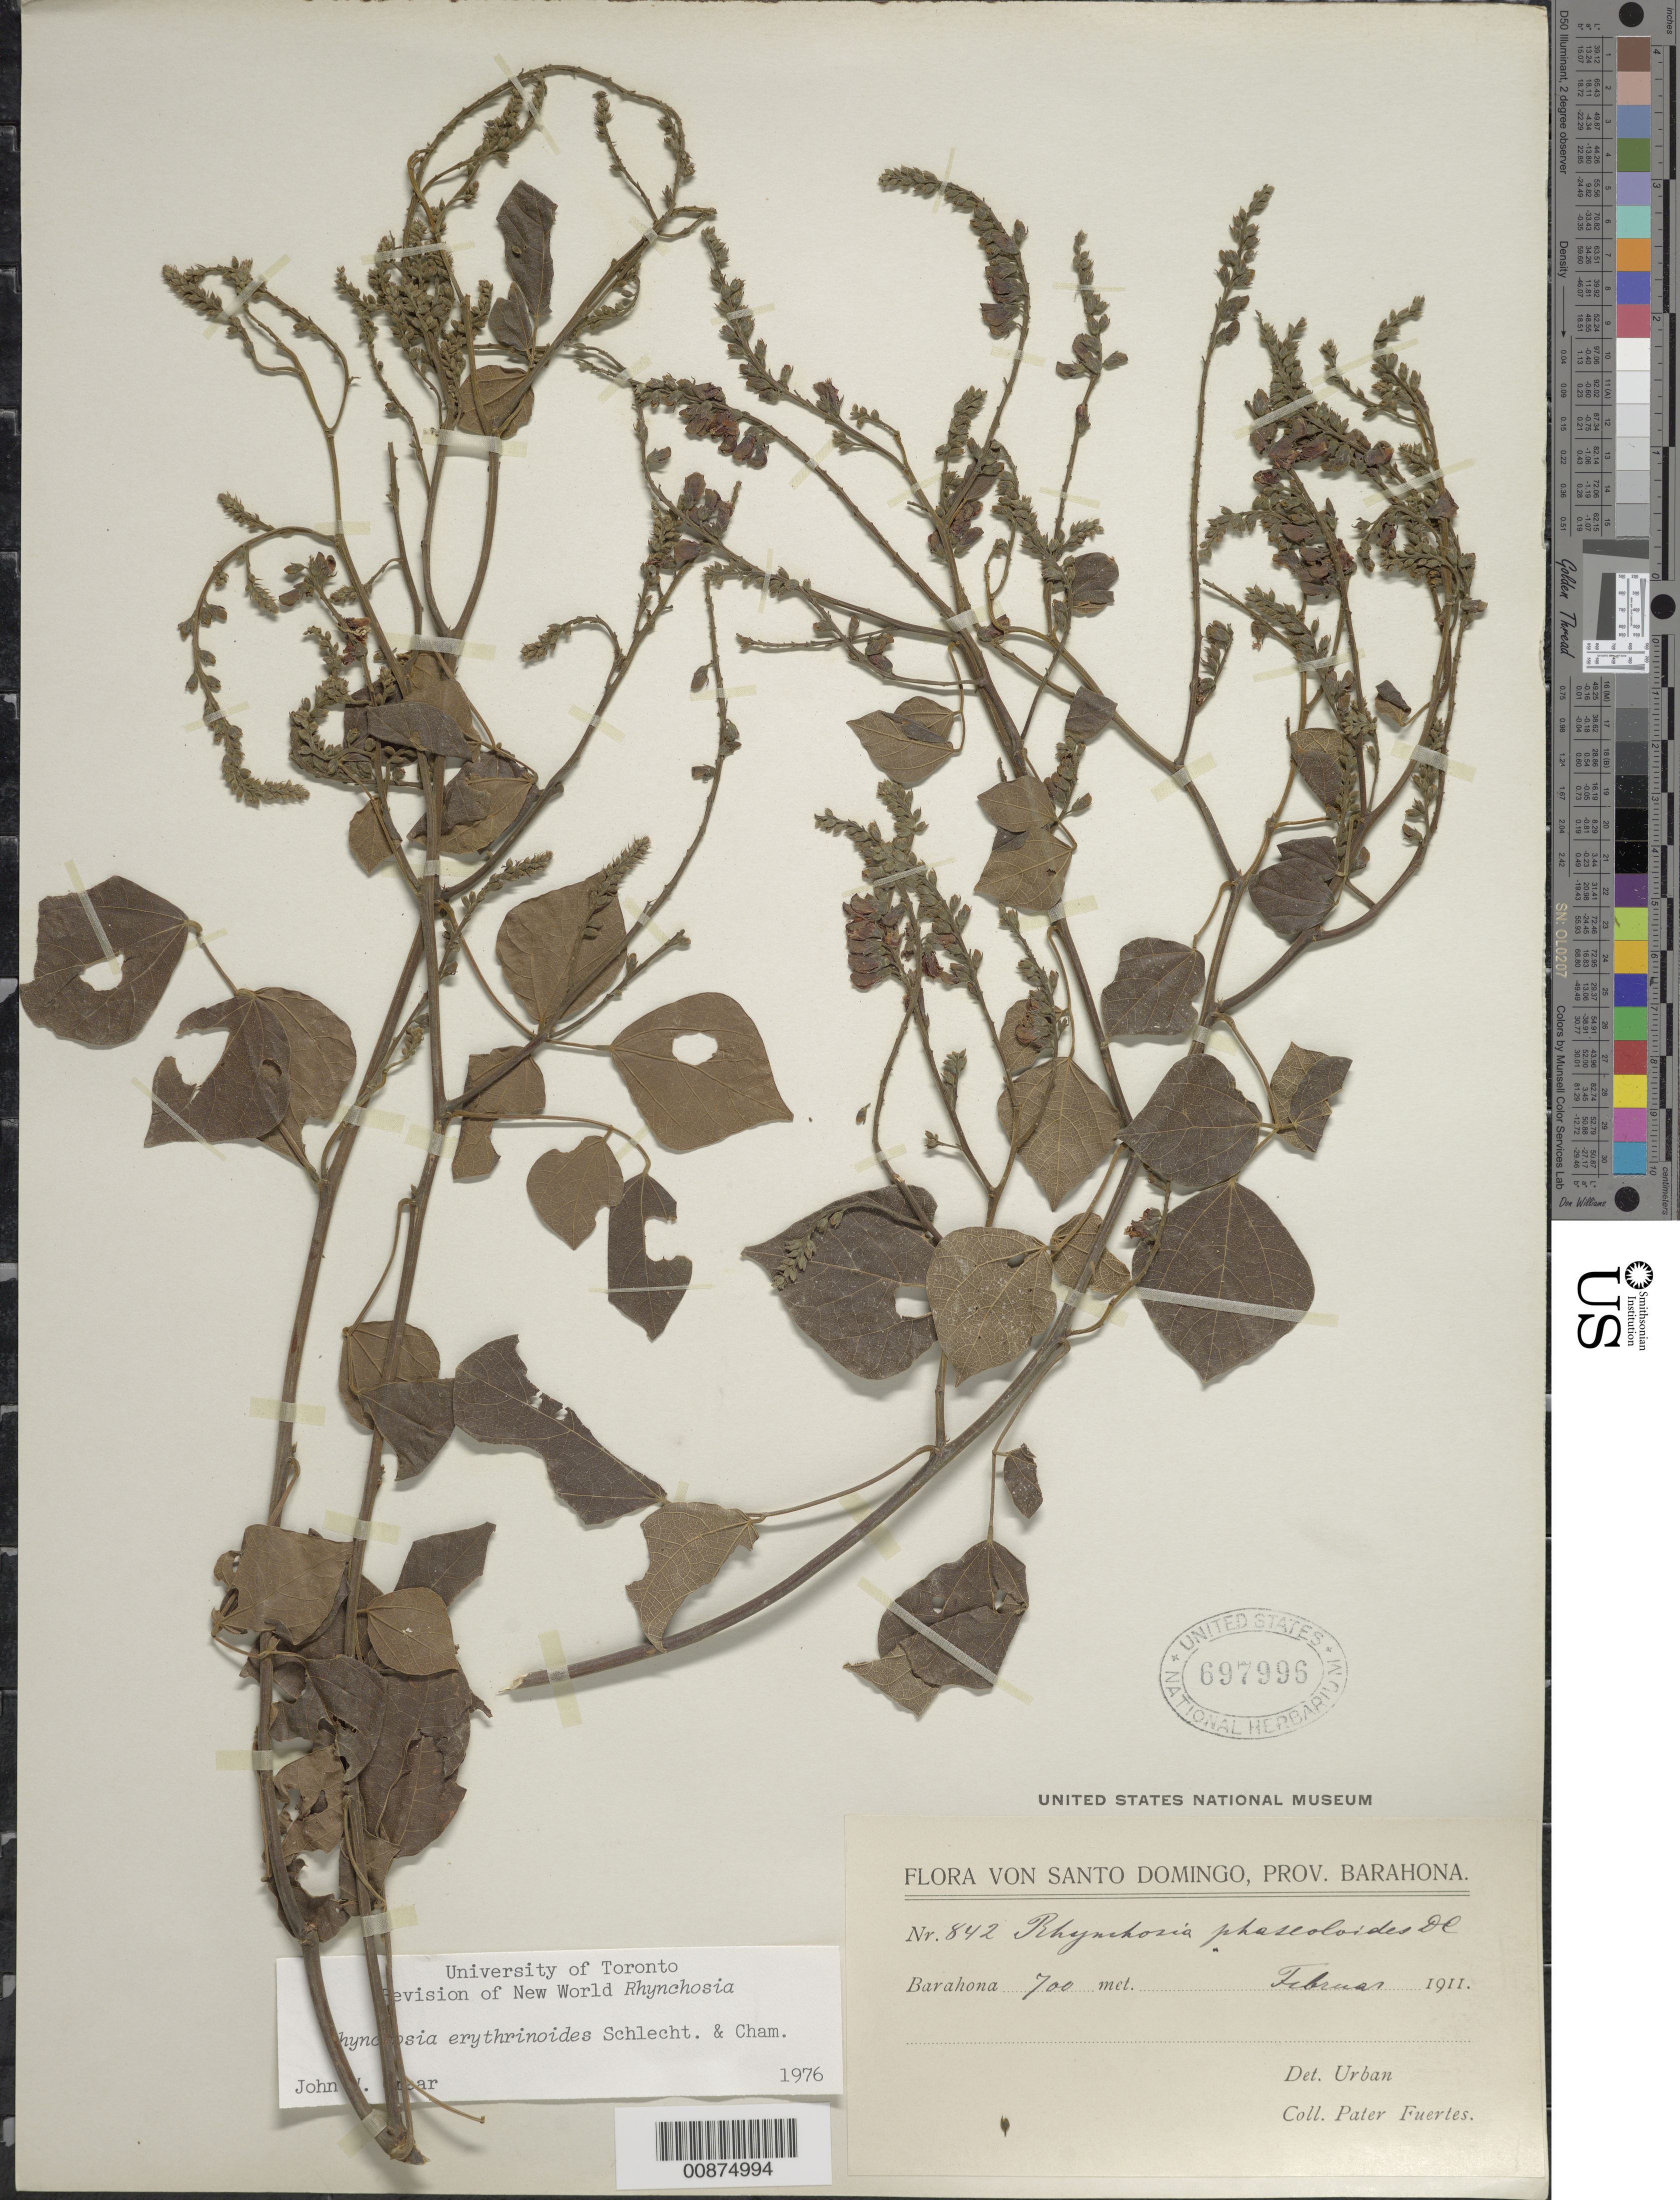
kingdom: Plantae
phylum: Tracheophyta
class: Magnoliopsida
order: Fabales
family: Fabaceae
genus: Rhynchosia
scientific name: Rhynchosia erythrinoides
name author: Schltdl. & Cham.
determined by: Grear, J. W., Jr.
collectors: M. D. Fuertes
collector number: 842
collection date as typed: Feb 1911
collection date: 1911-02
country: Dominican Republic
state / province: Barahona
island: Hispaniola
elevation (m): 700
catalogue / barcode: US 697996